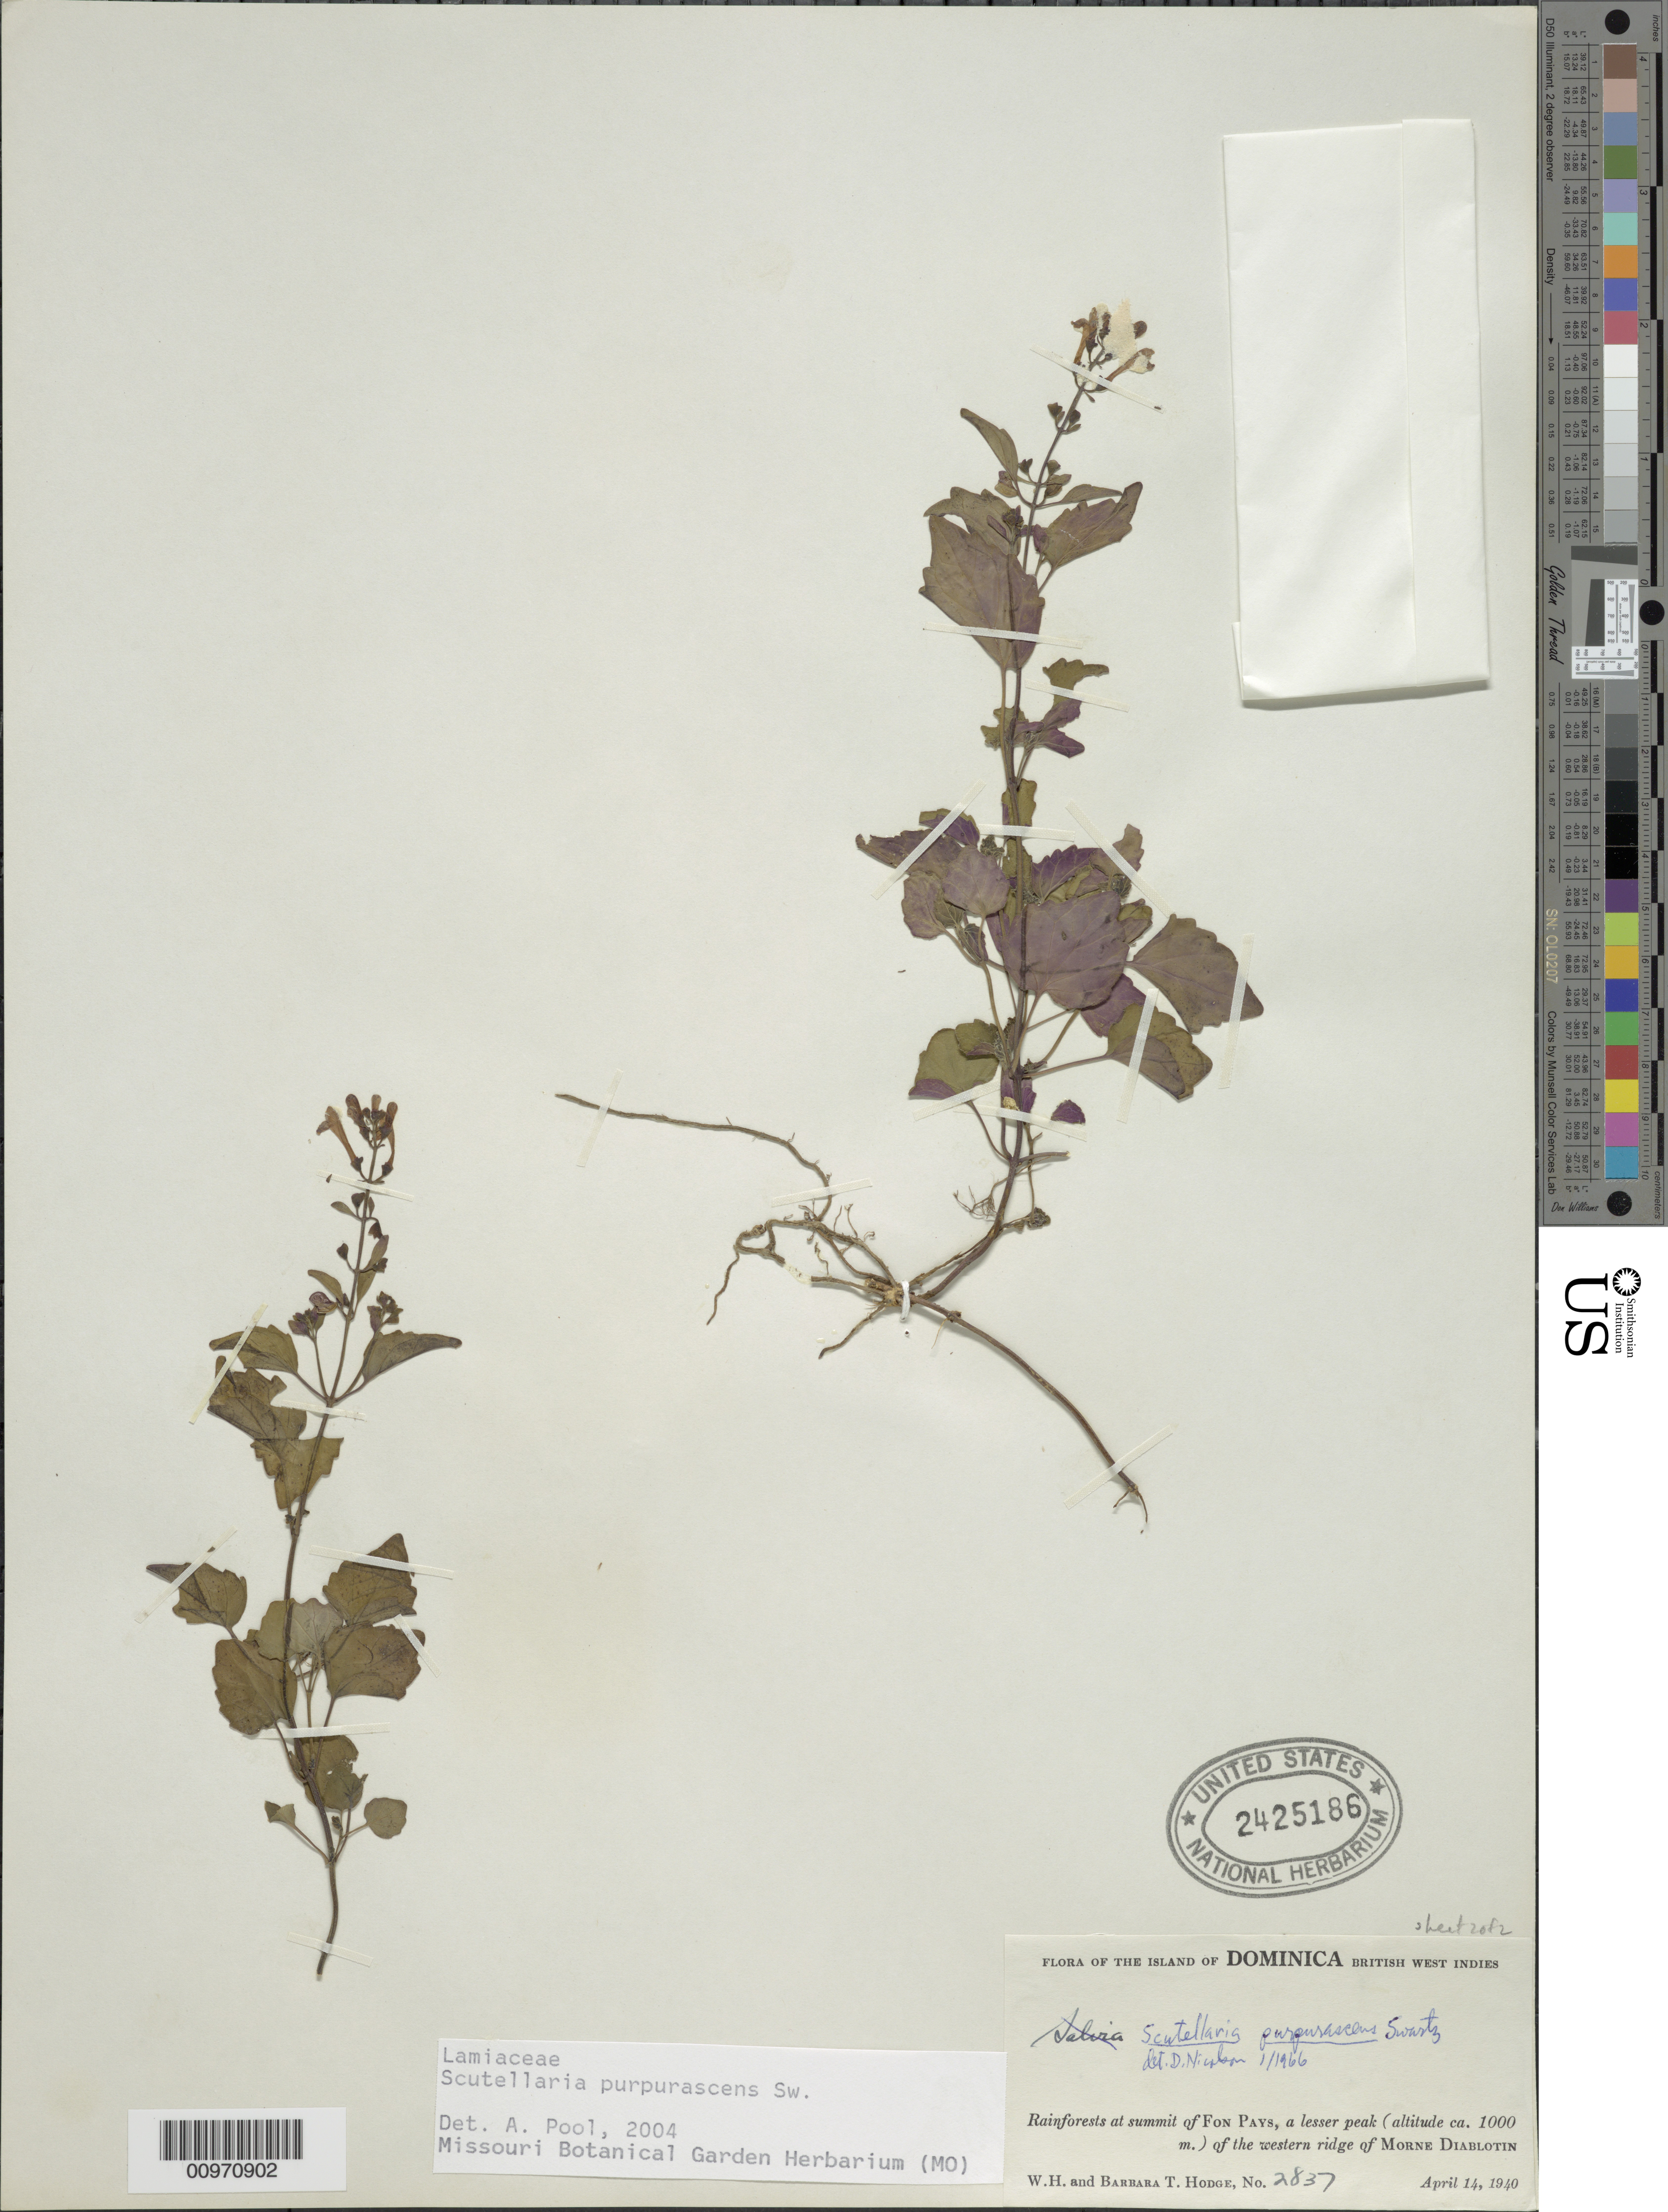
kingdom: Plantae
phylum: Tracheophyta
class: Magnoliopsida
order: Lamiales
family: Lamiaceae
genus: Scutellaria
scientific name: Scutellaria purpurascens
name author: Sw.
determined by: Pool, A., (MO), Missouri Botanical Garden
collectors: W. Hodge & B. Hodge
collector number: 2837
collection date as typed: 14 Apr 1940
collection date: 1940-04-14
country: Dominica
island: Dominica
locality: Fon Pays summit, a lesser peak of western ridge of Morne Diablotin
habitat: Rainforests at summit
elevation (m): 1000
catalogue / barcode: US 2425186